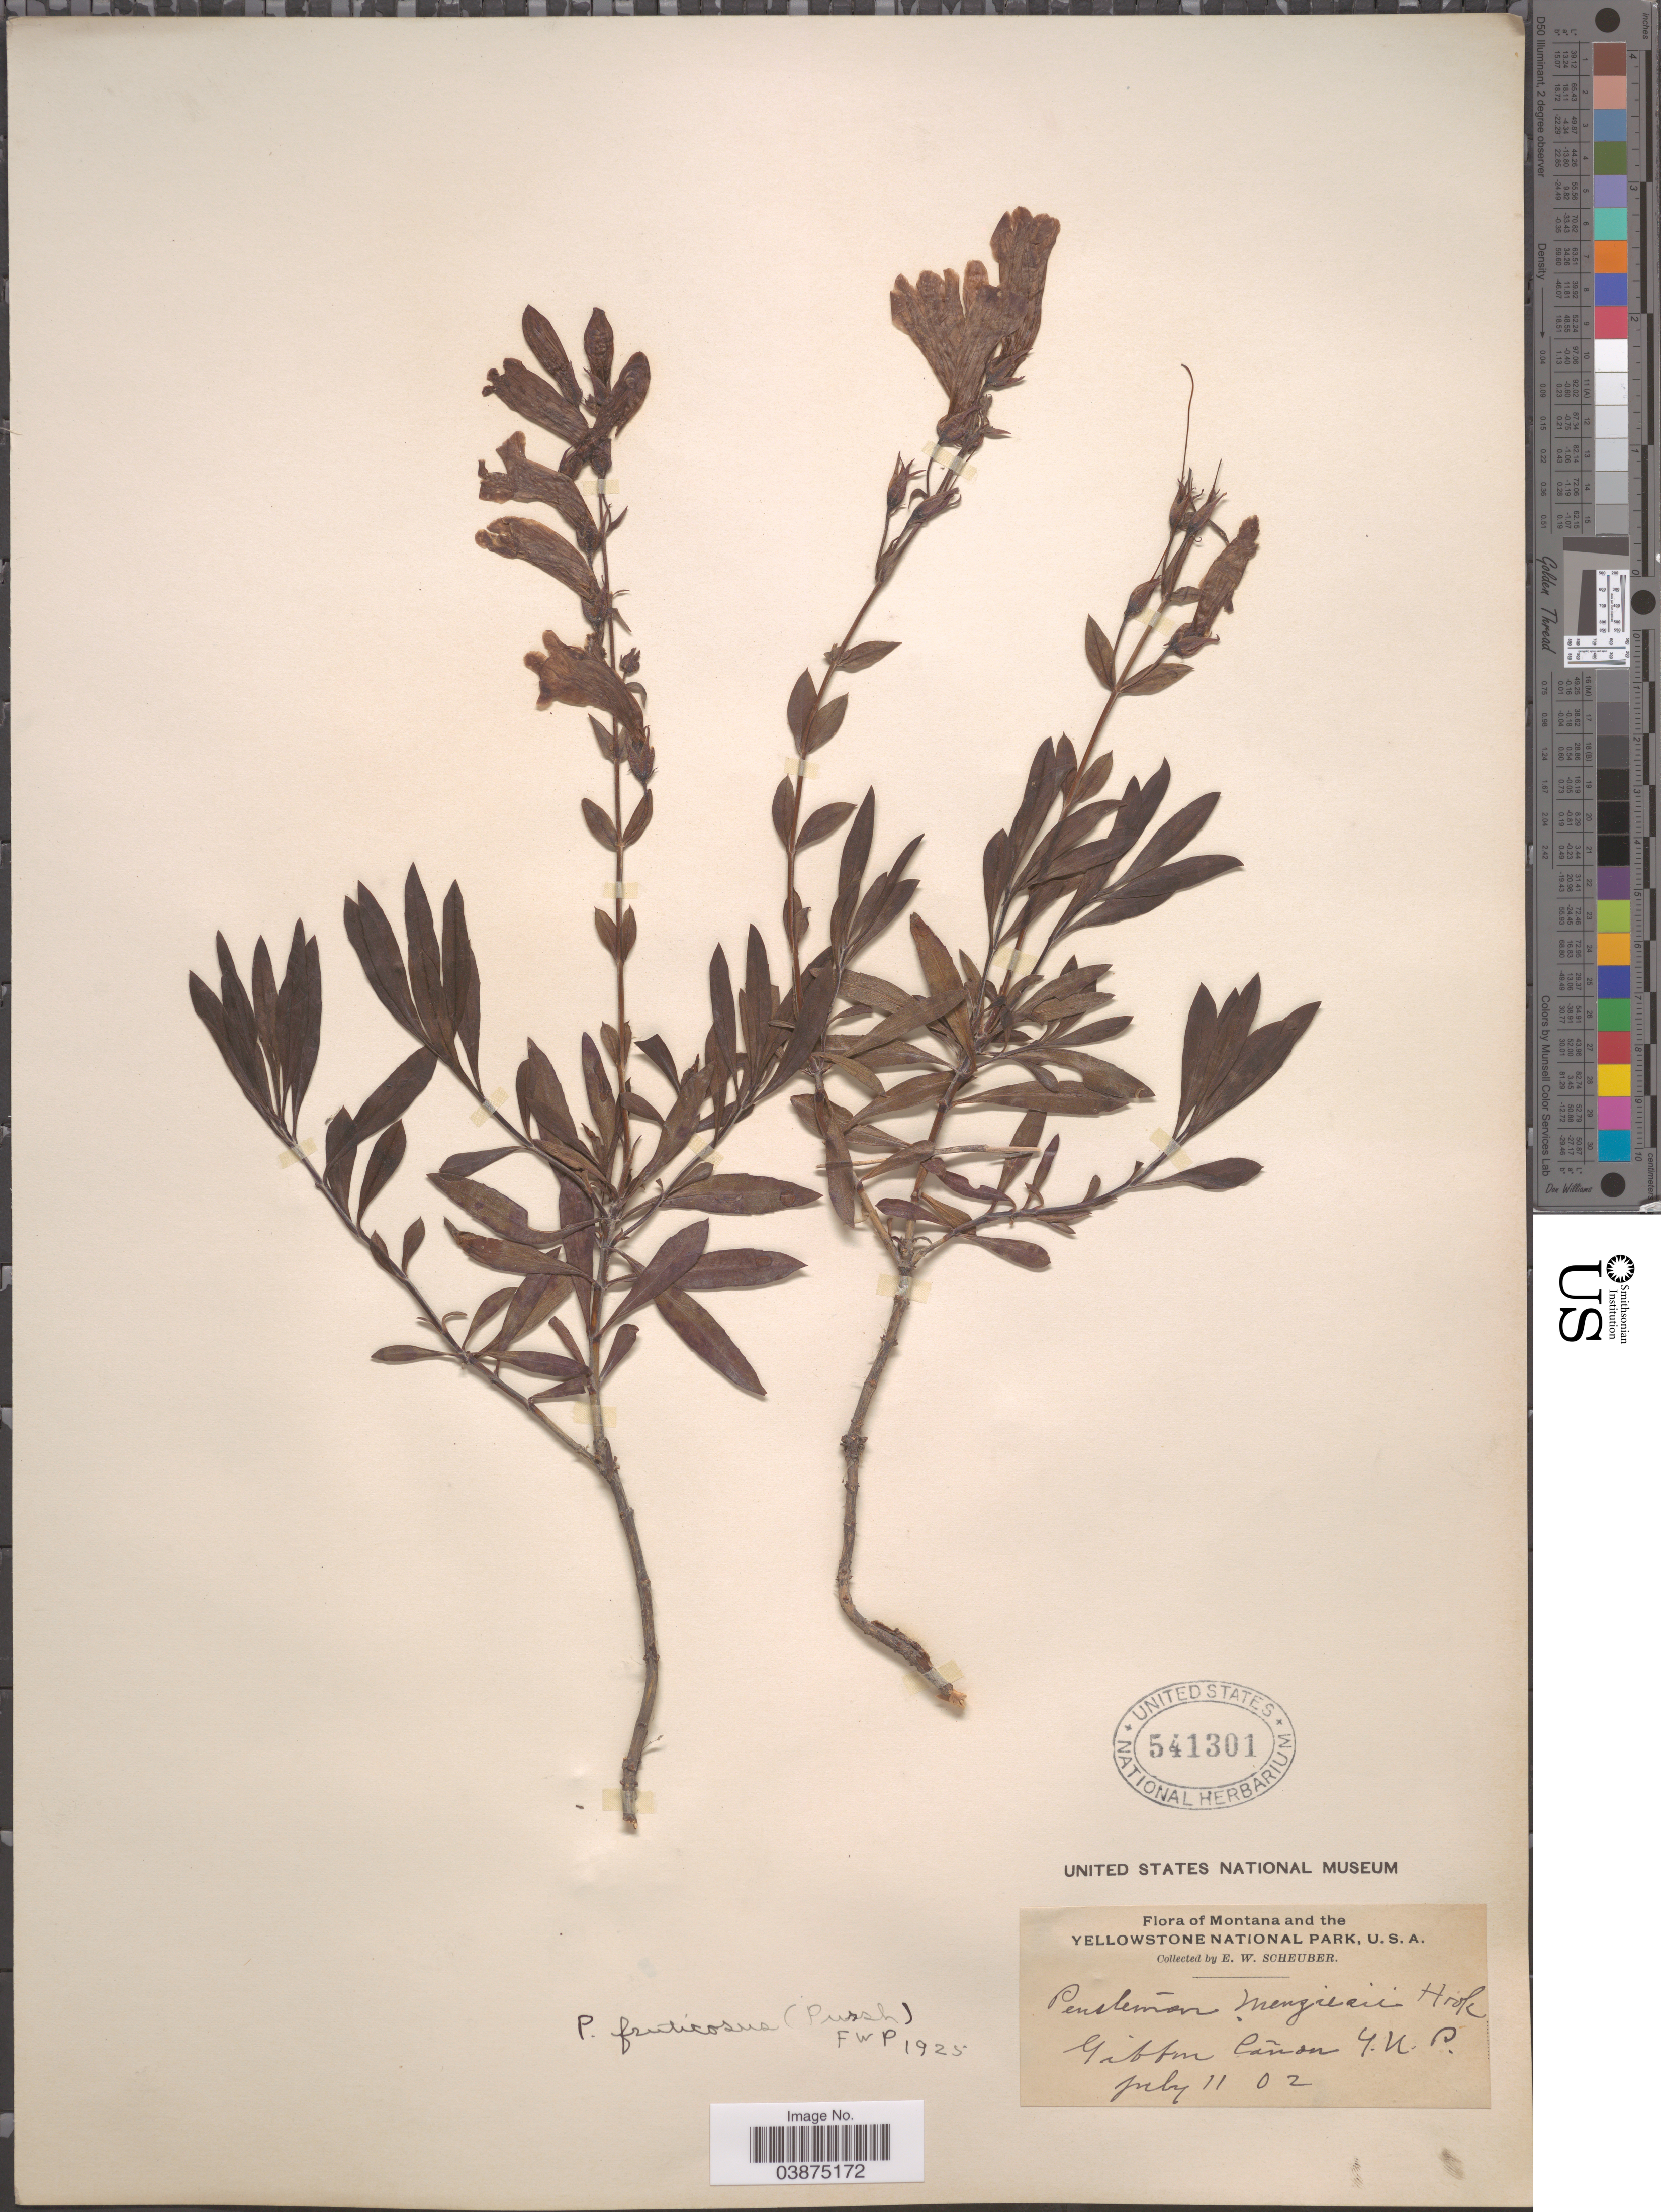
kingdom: Plantae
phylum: Tracheophyta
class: Magnoliopsida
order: Lamiales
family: Plantaginaceae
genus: Penstemon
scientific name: Penstemon fruticosus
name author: (Pursh) Greene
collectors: E. Scheuber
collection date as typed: Transcribed d/m/y: 11/7/2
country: United States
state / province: Wyoming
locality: The Yellowstone National Park. Gibbon Cañon.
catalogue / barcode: US 541301